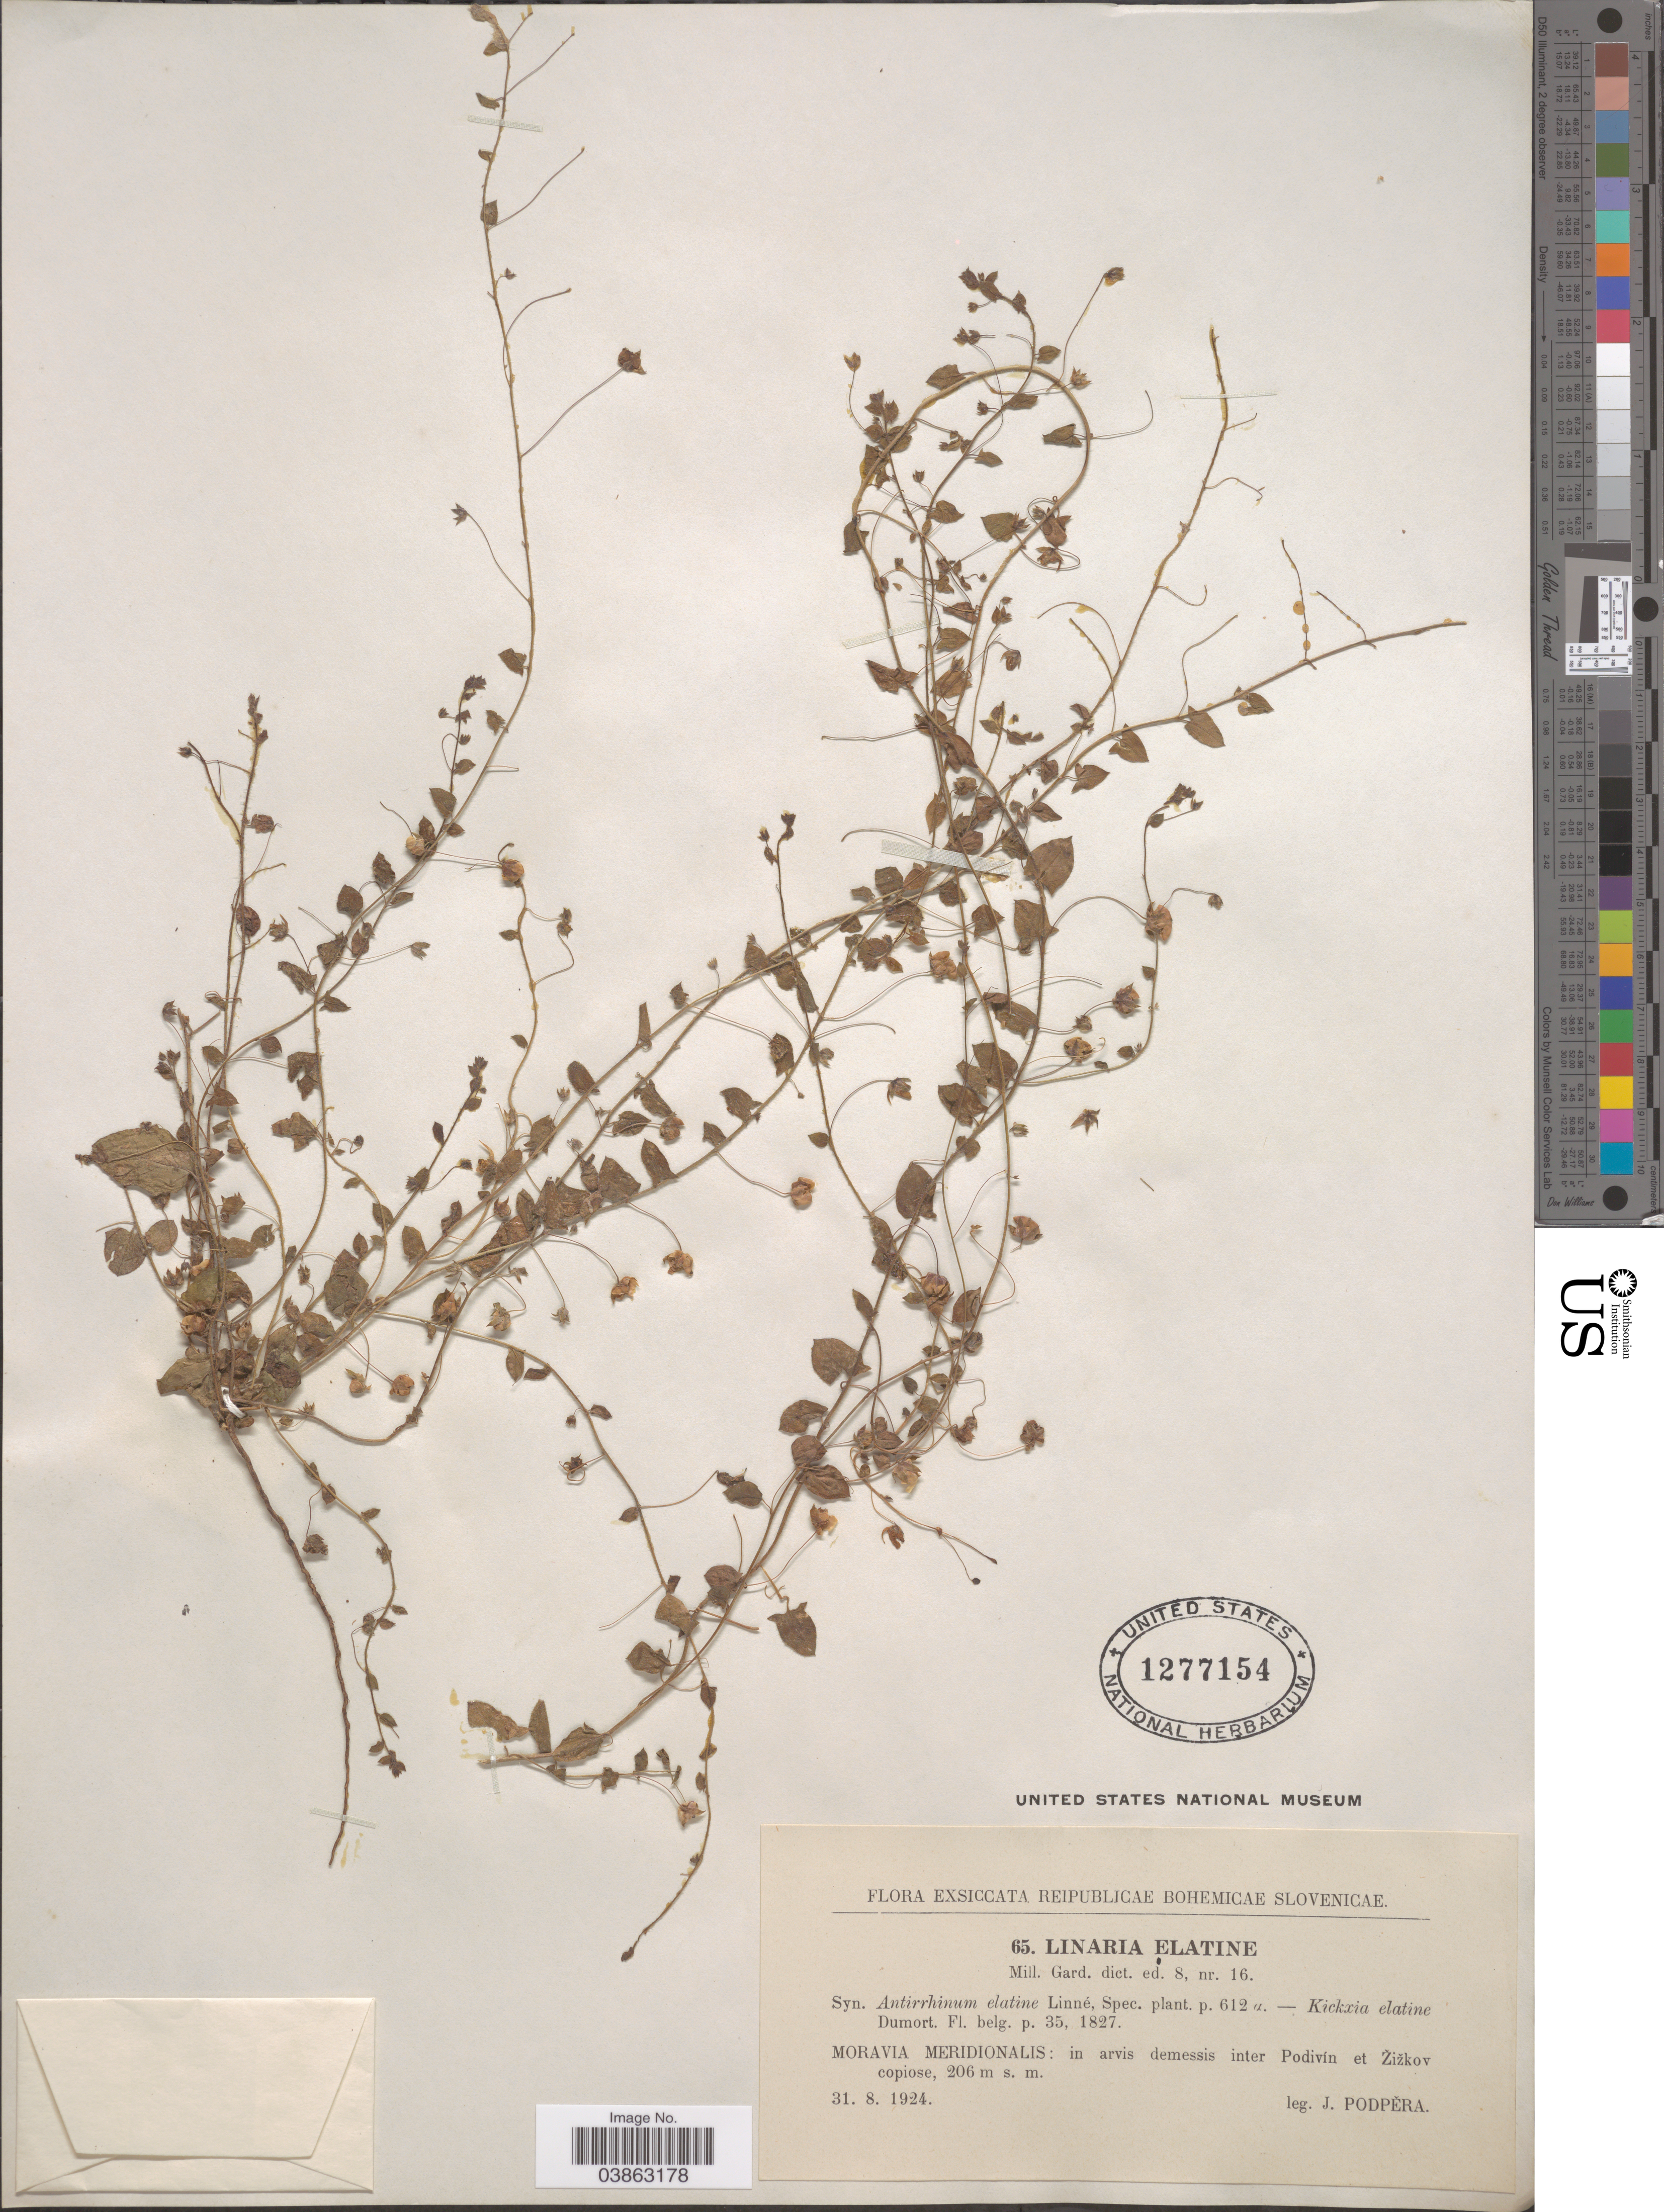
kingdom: Plantae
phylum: Tracheophyta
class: Magnoliopsida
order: Lamiales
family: Plantaginaceae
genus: Linaria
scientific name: Linaria elatine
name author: (L.) Mill.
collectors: J. Podpera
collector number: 65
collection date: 1924-08-31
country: Czechia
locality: Reipublicae Bohemicae Slovenicae. Moravia Meridionalis: in arvis demessis inter Podivín et Žižkov copiose.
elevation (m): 206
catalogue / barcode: US 1277154